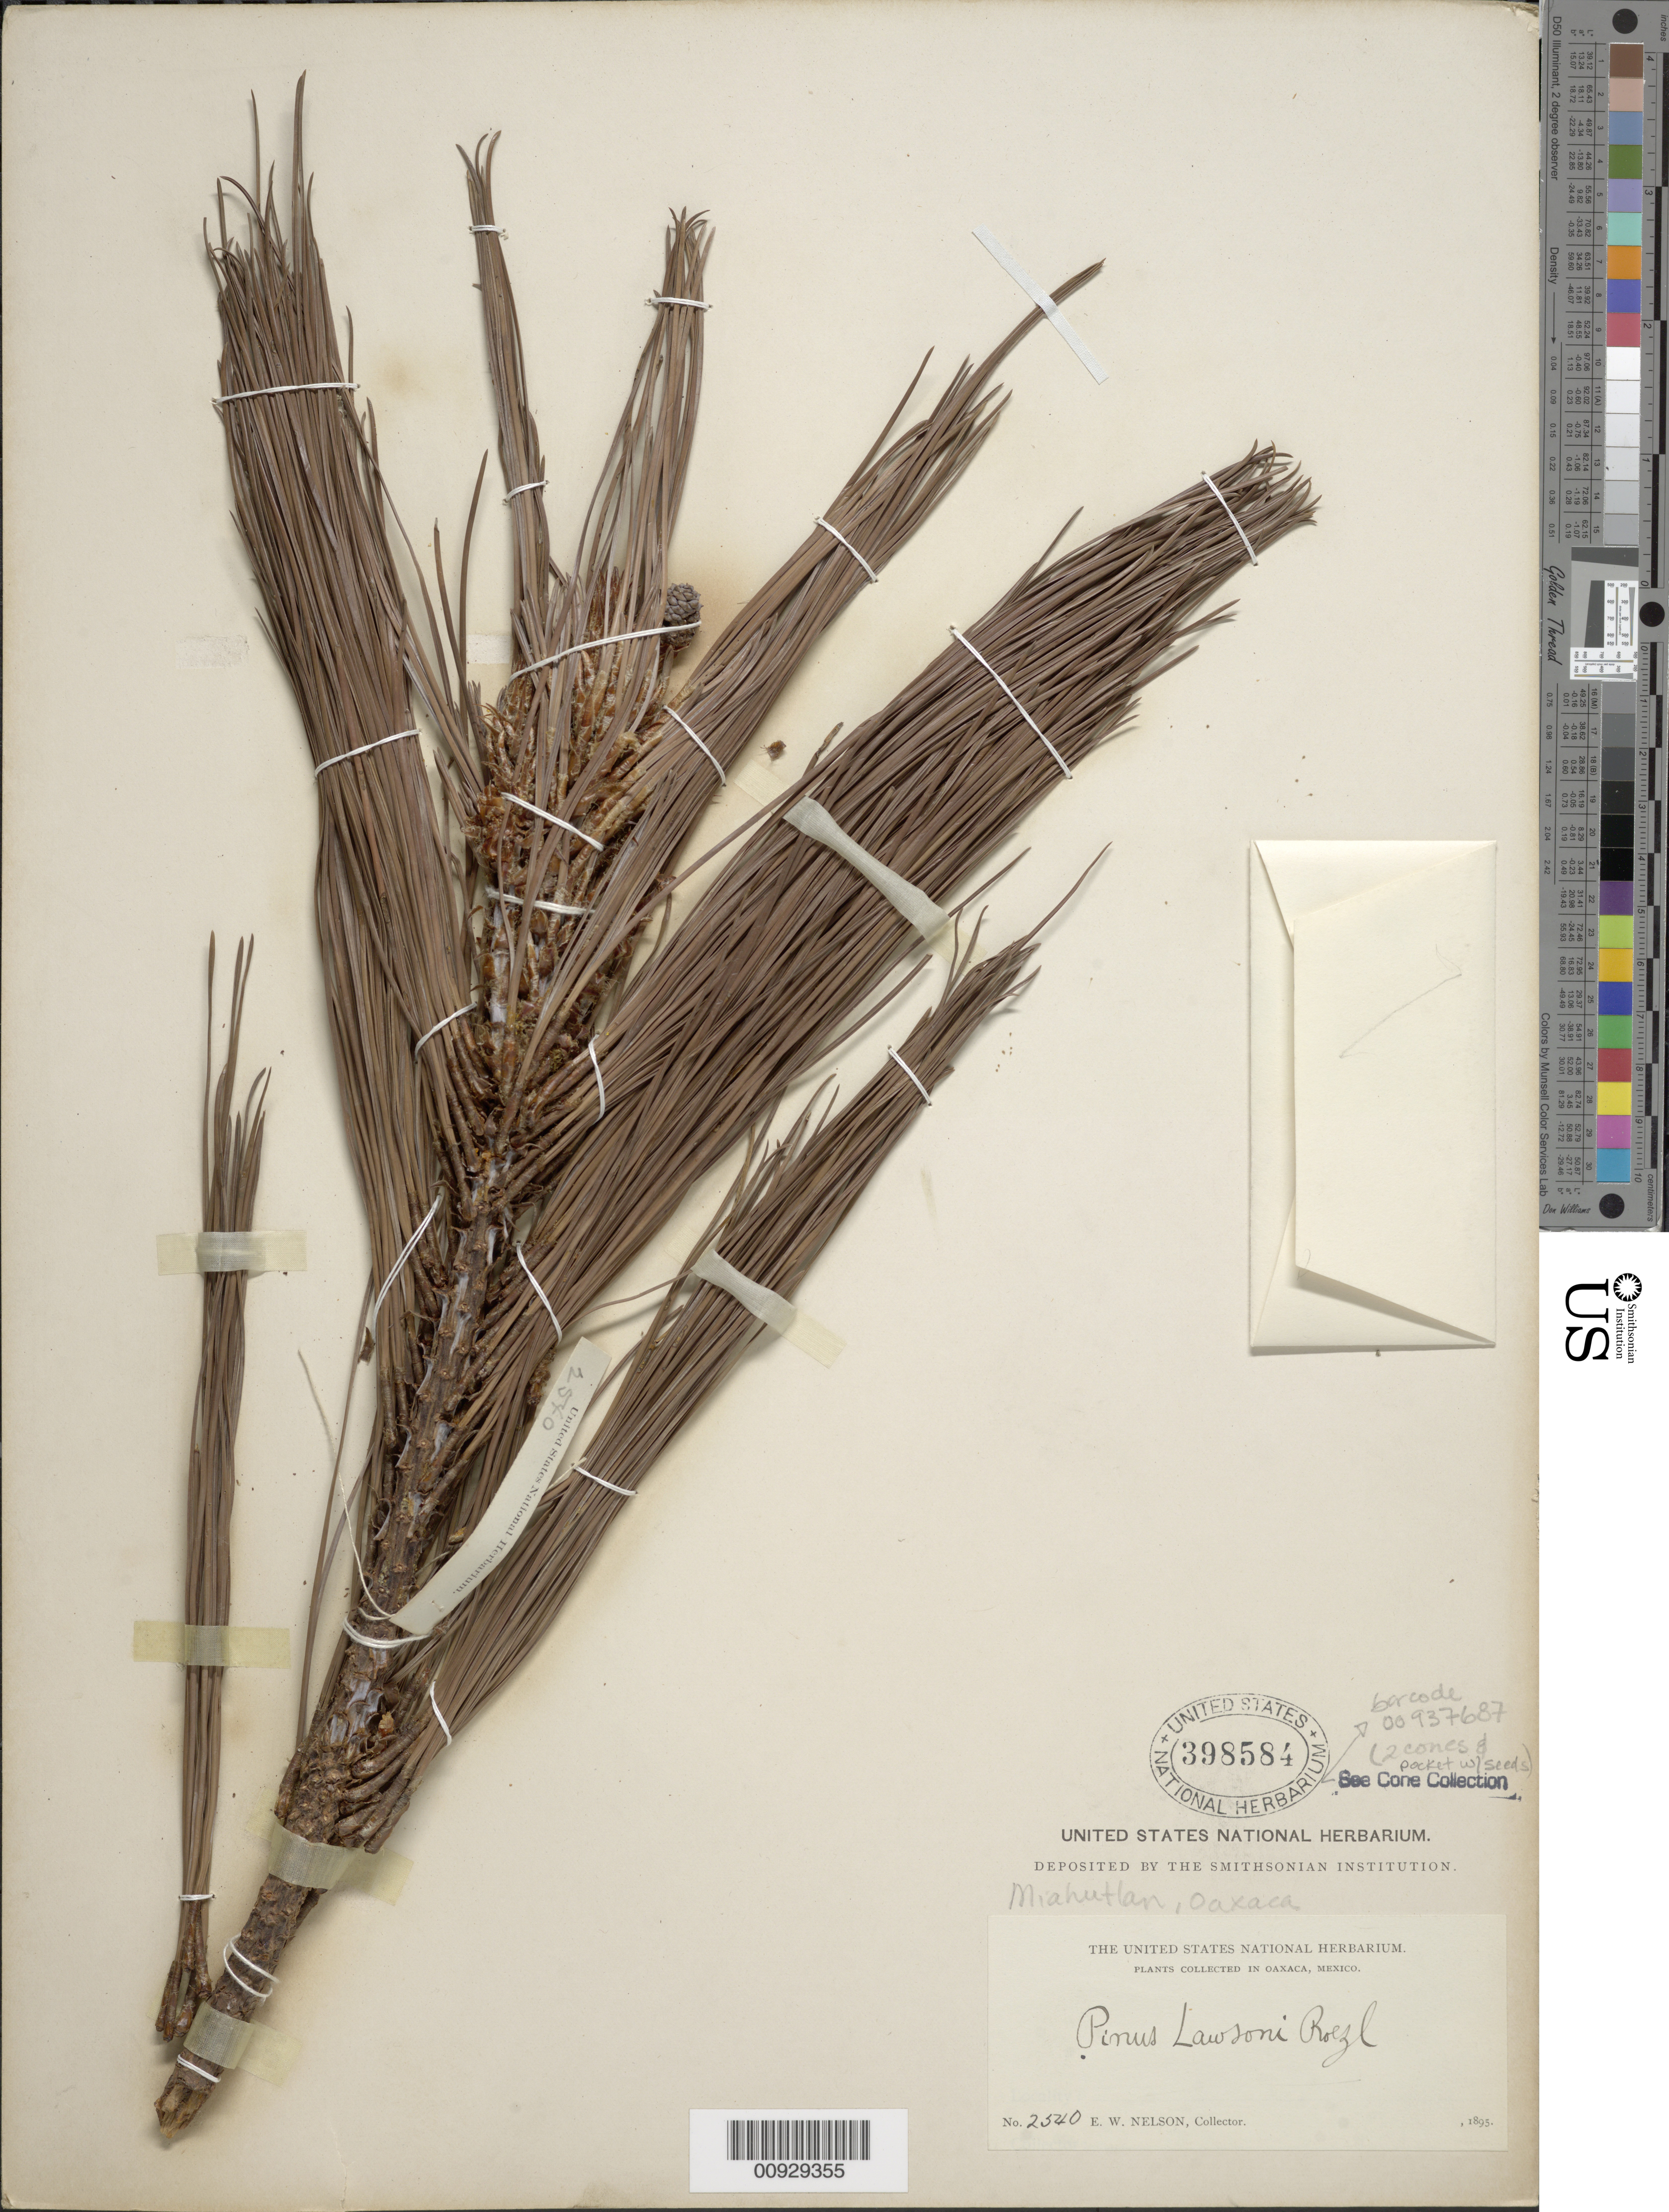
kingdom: Plantae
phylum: Tracheophyta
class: Pinopsida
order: Pinales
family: Pinaceae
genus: Pinus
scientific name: Pinus lawsonii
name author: Roezl ex Gordon & Glend.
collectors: E. W. Nelson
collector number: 2540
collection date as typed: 1895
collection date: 1895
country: Mexico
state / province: Oaxaca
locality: Miahuatlan.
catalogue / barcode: US 398584